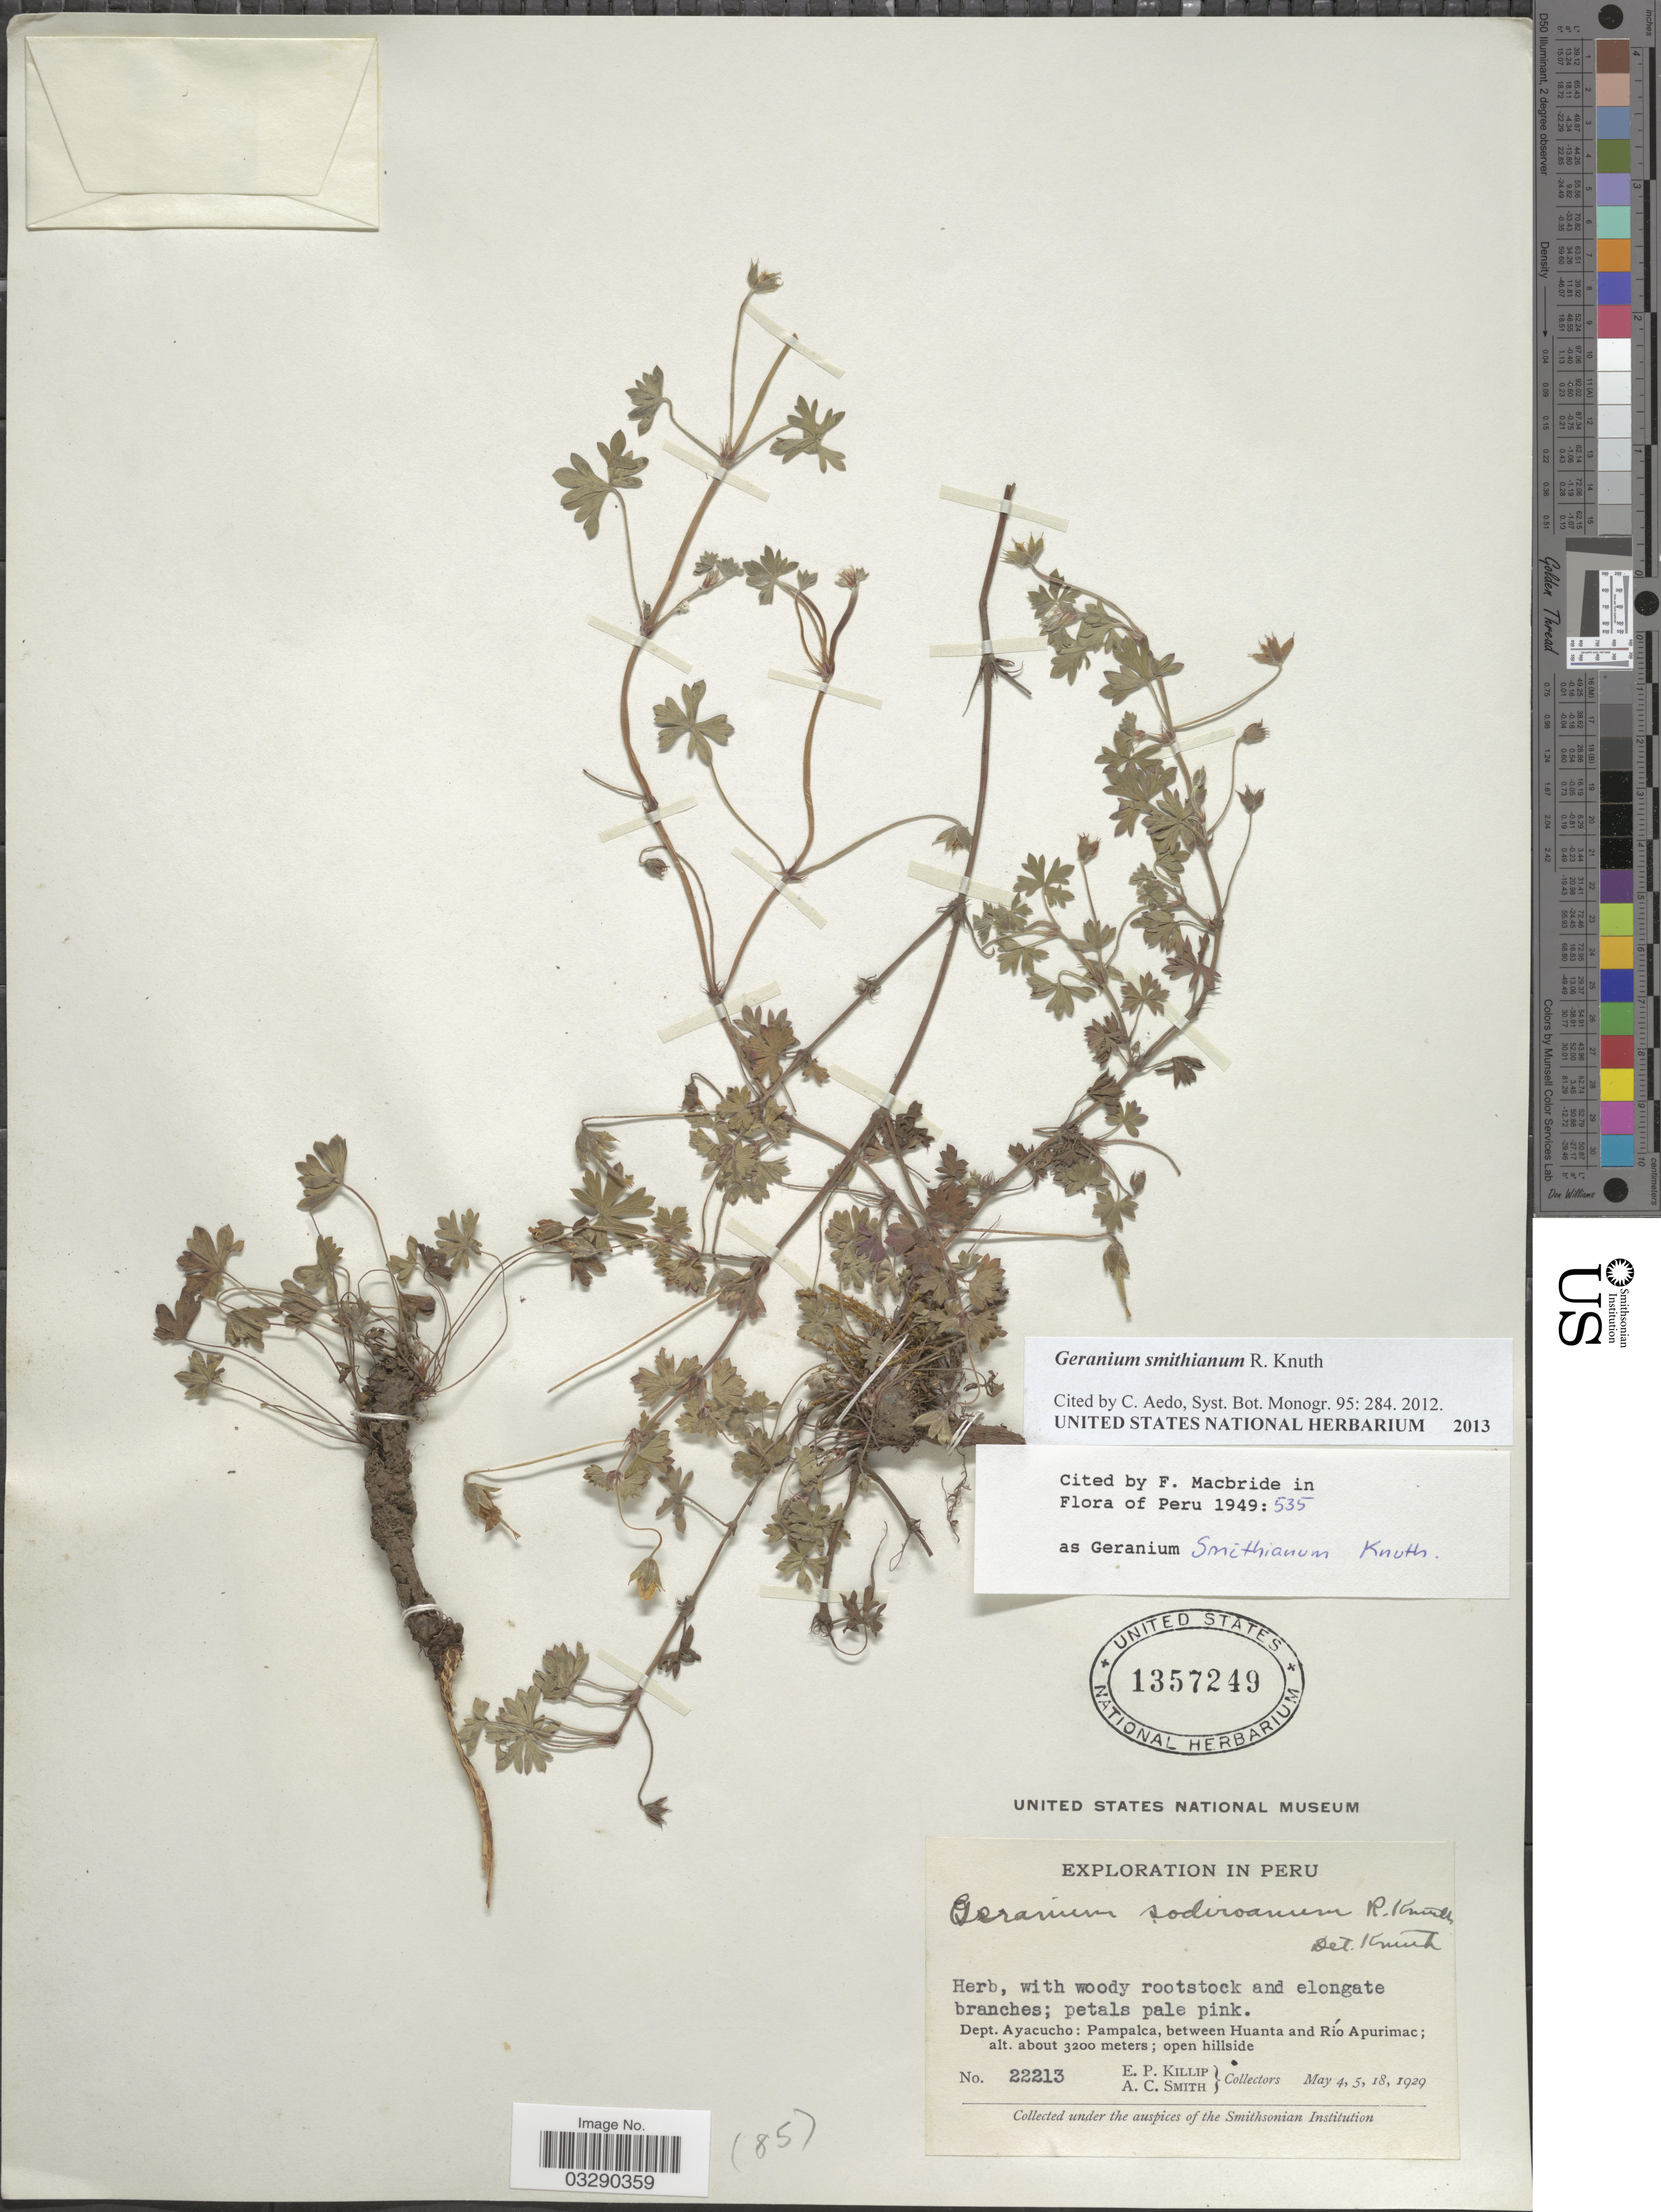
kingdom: Plantae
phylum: Tracheophyta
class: Magnoliopsida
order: Geraniales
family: Geraniaceae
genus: Geranium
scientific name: Geranium smithianum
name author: R. Knuth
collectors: E. P. Killip & A. C. Smith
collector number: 22213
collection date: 1929-05-04/1929-05-18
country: Peru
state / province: Ayacucho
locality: Dept. Ayacucho: Pampalca, between Huanta and Río Apurimac.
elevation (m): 3200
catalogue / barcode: US 1357249